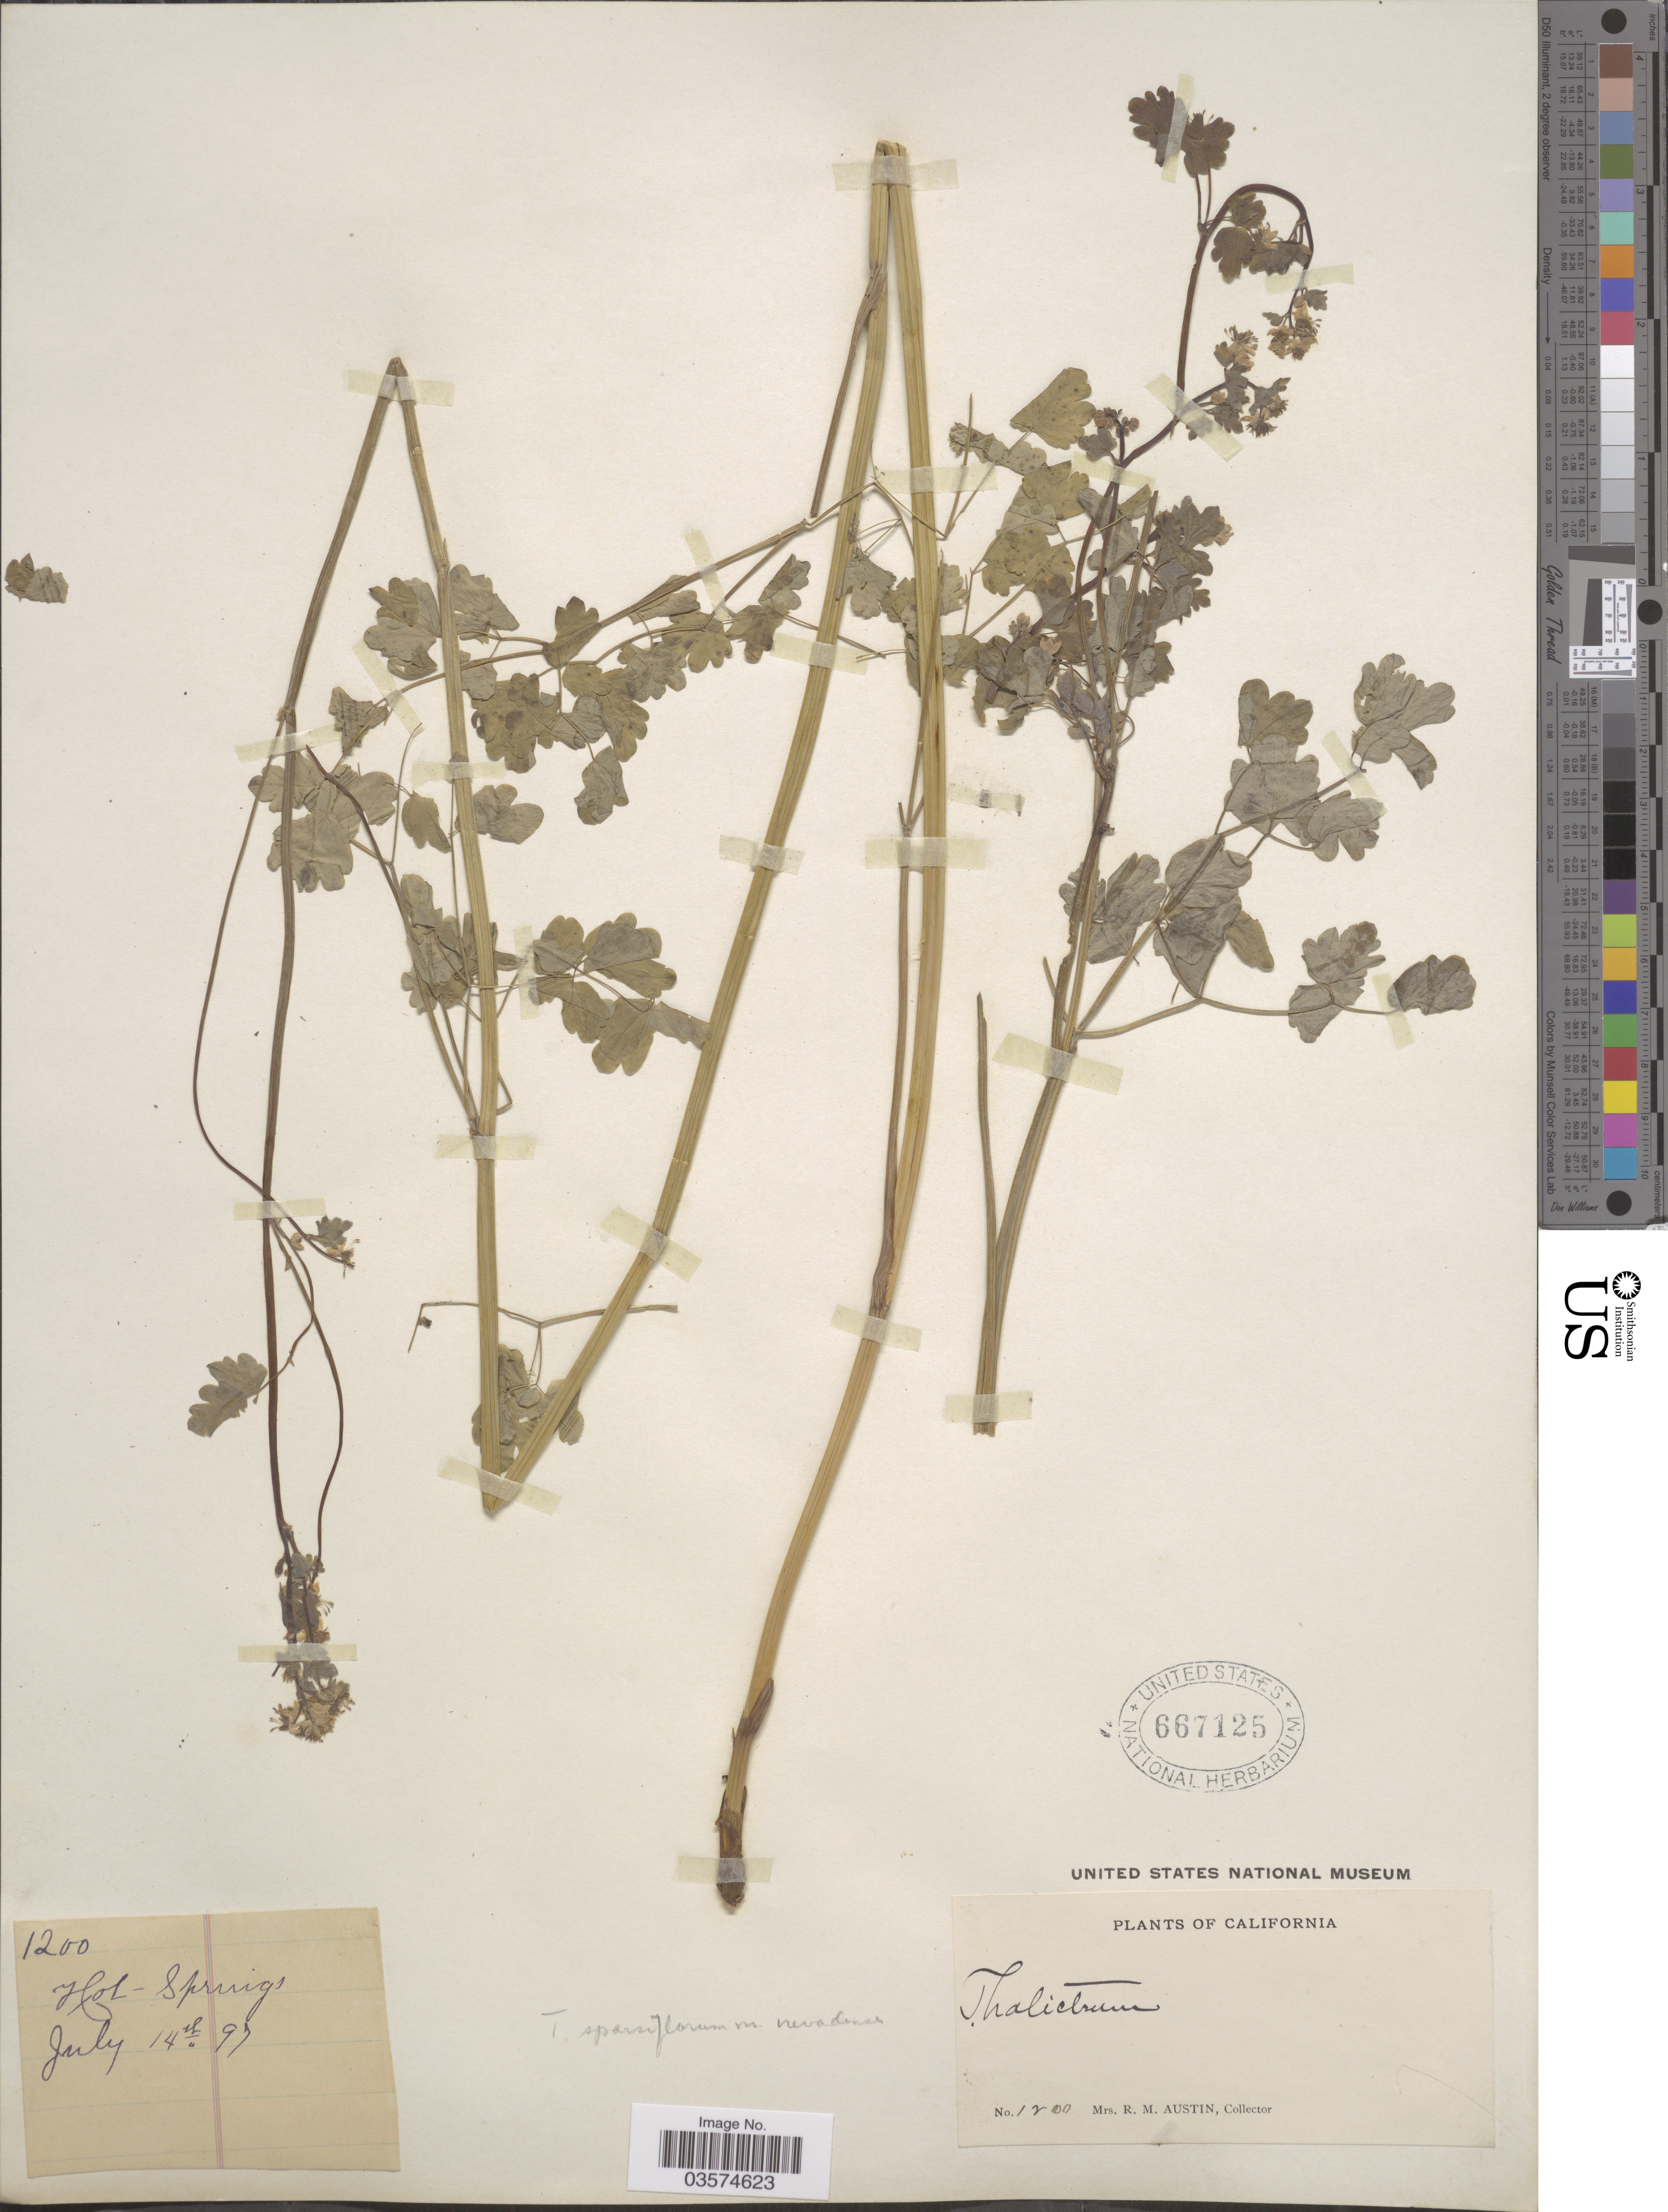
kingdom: Plantae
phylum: Tracheophyta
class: Magnoliopsida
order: Ranunculales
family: Ranunculaceae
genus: Thalictrum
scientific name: Thalictrum sparsiflorum var. nevadense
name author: B. Boivin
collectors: R. Austin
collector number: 1200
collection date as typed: Transcribed d/m/y: 14/7/97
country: United States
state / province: California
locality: Hot-Springs. [unsure placement]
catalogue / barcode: US 667125